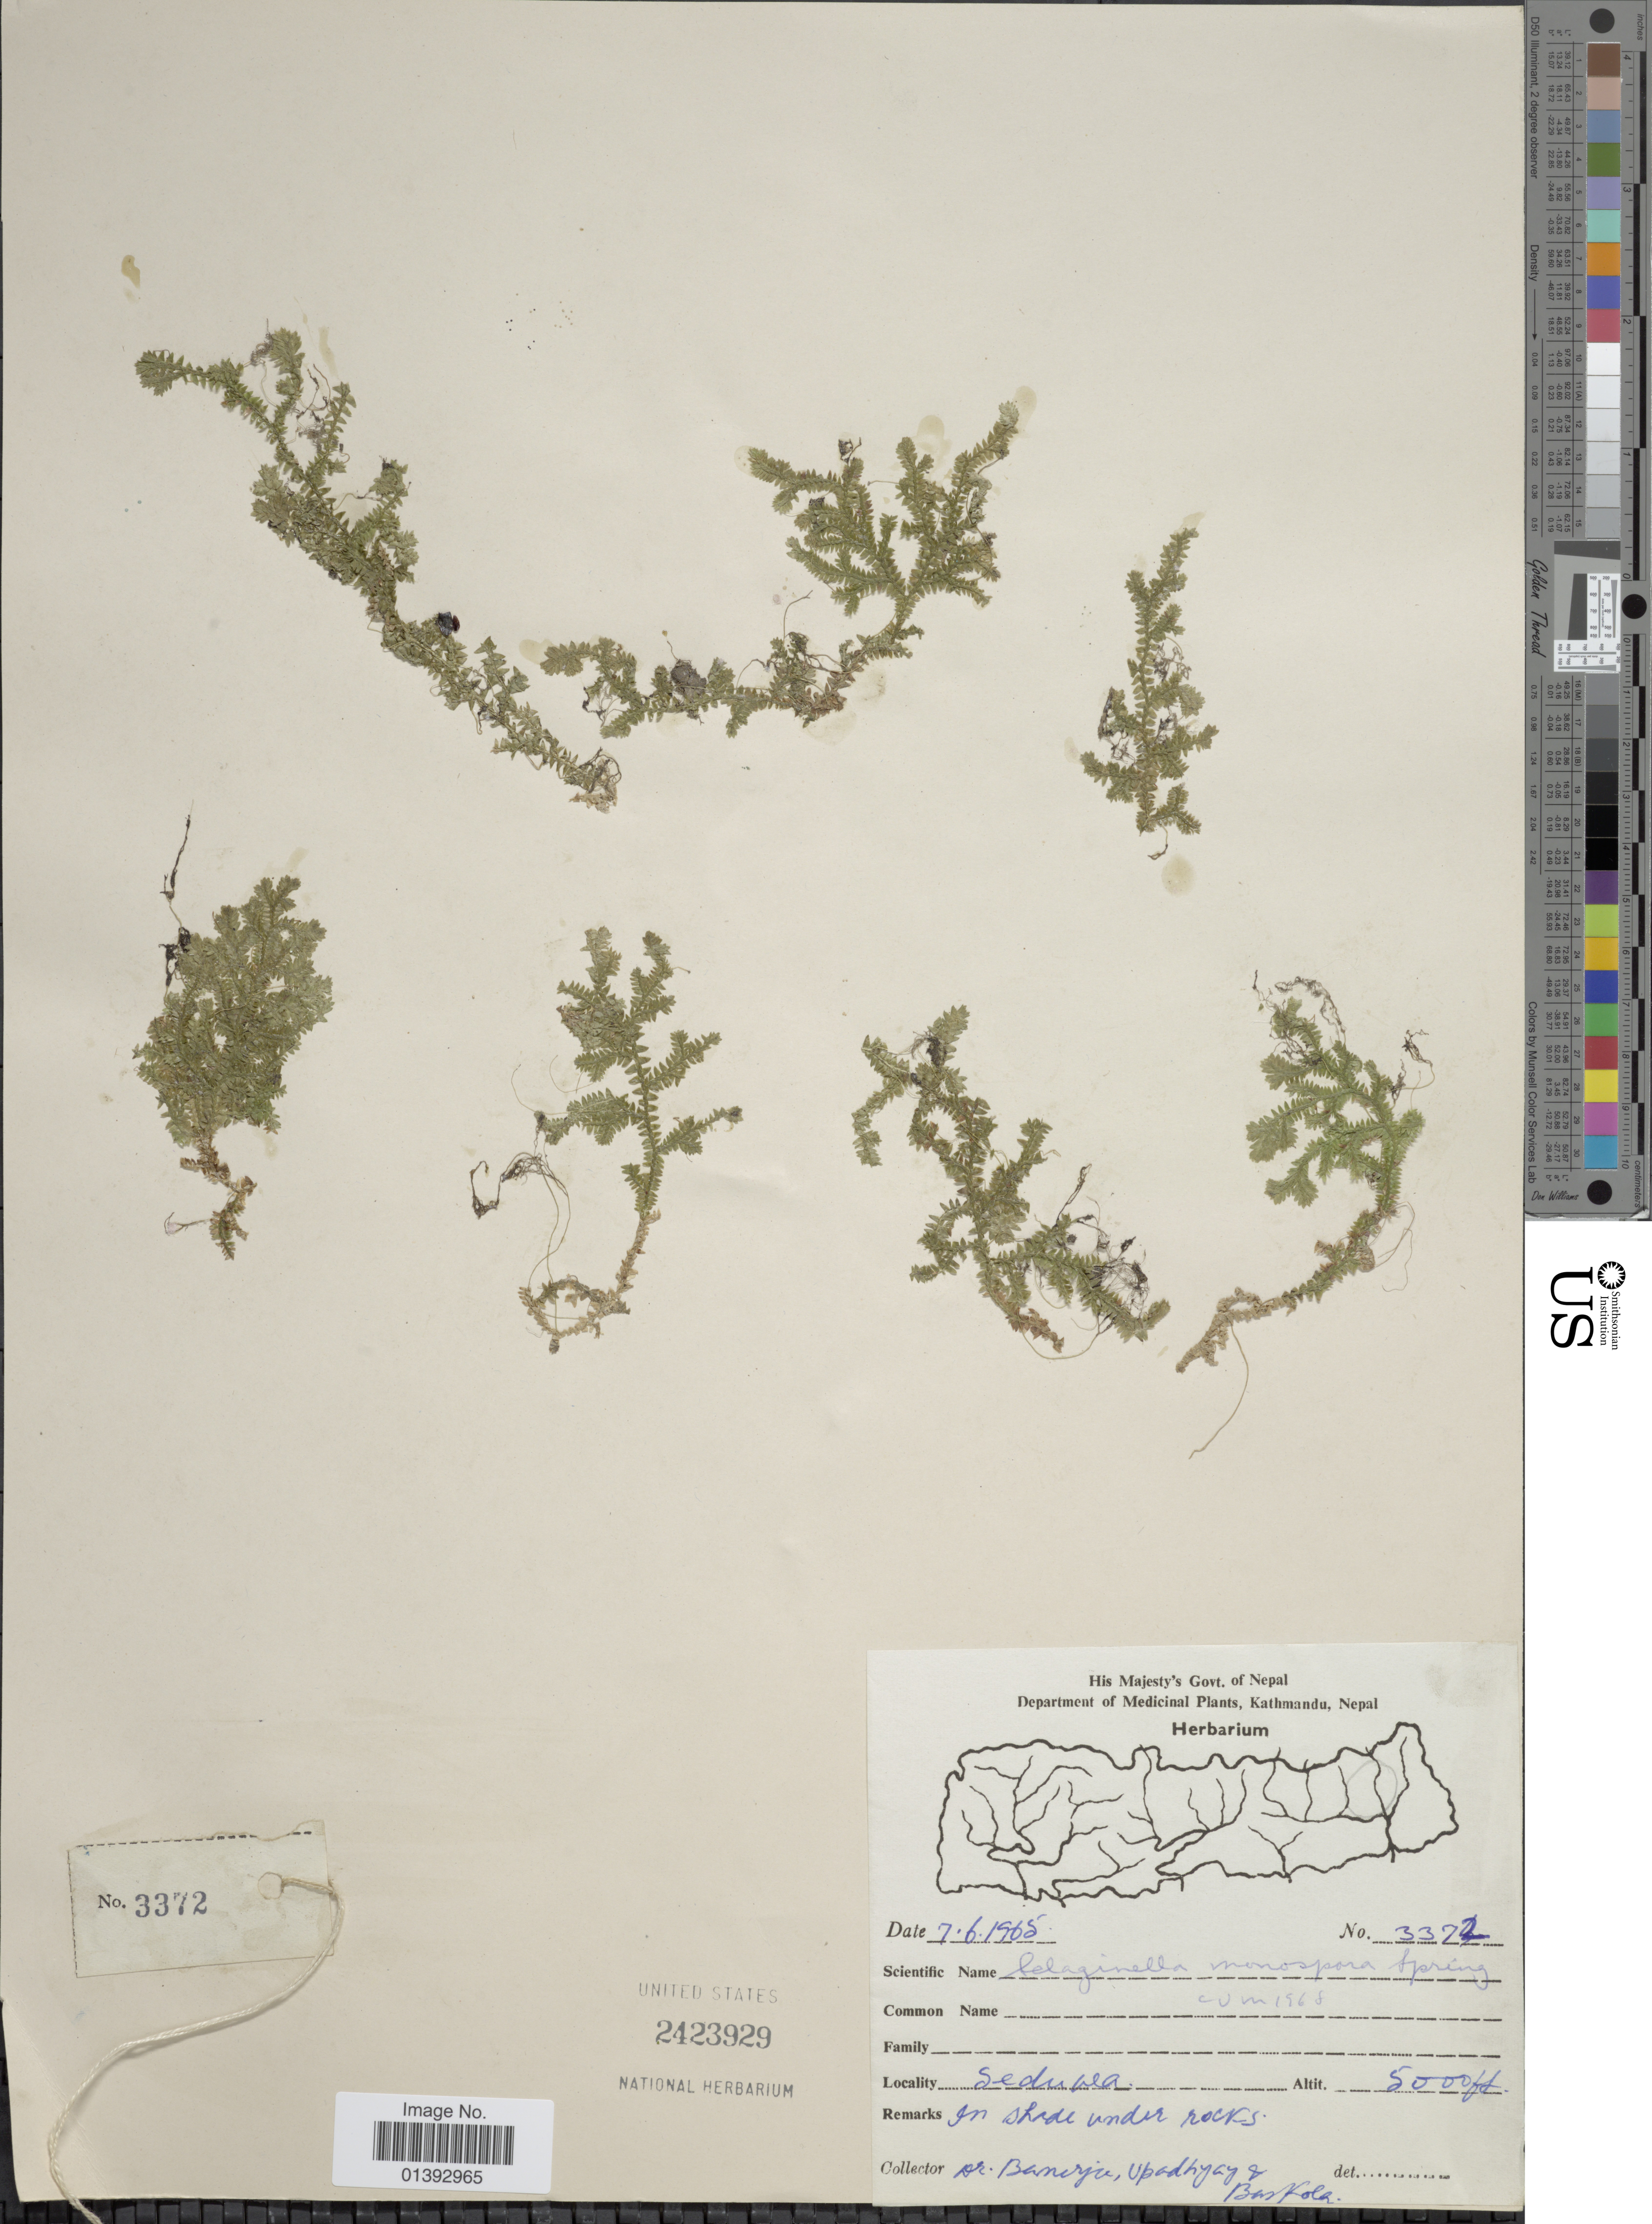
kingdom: Plantae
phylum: Tracheophyta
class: Lycopodiopsida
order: Selaginellales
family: Selaginellaceae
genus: Selaginella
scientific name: Selaginella monospora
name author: Spring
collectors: -. Banerjee, Upadhyay, -- & Baskola, --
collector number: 3322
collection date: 1965-06-07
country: Nepal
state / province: Kosi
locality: Seduwa, in shade under rocks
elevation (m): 1524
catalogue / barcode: US 2423929